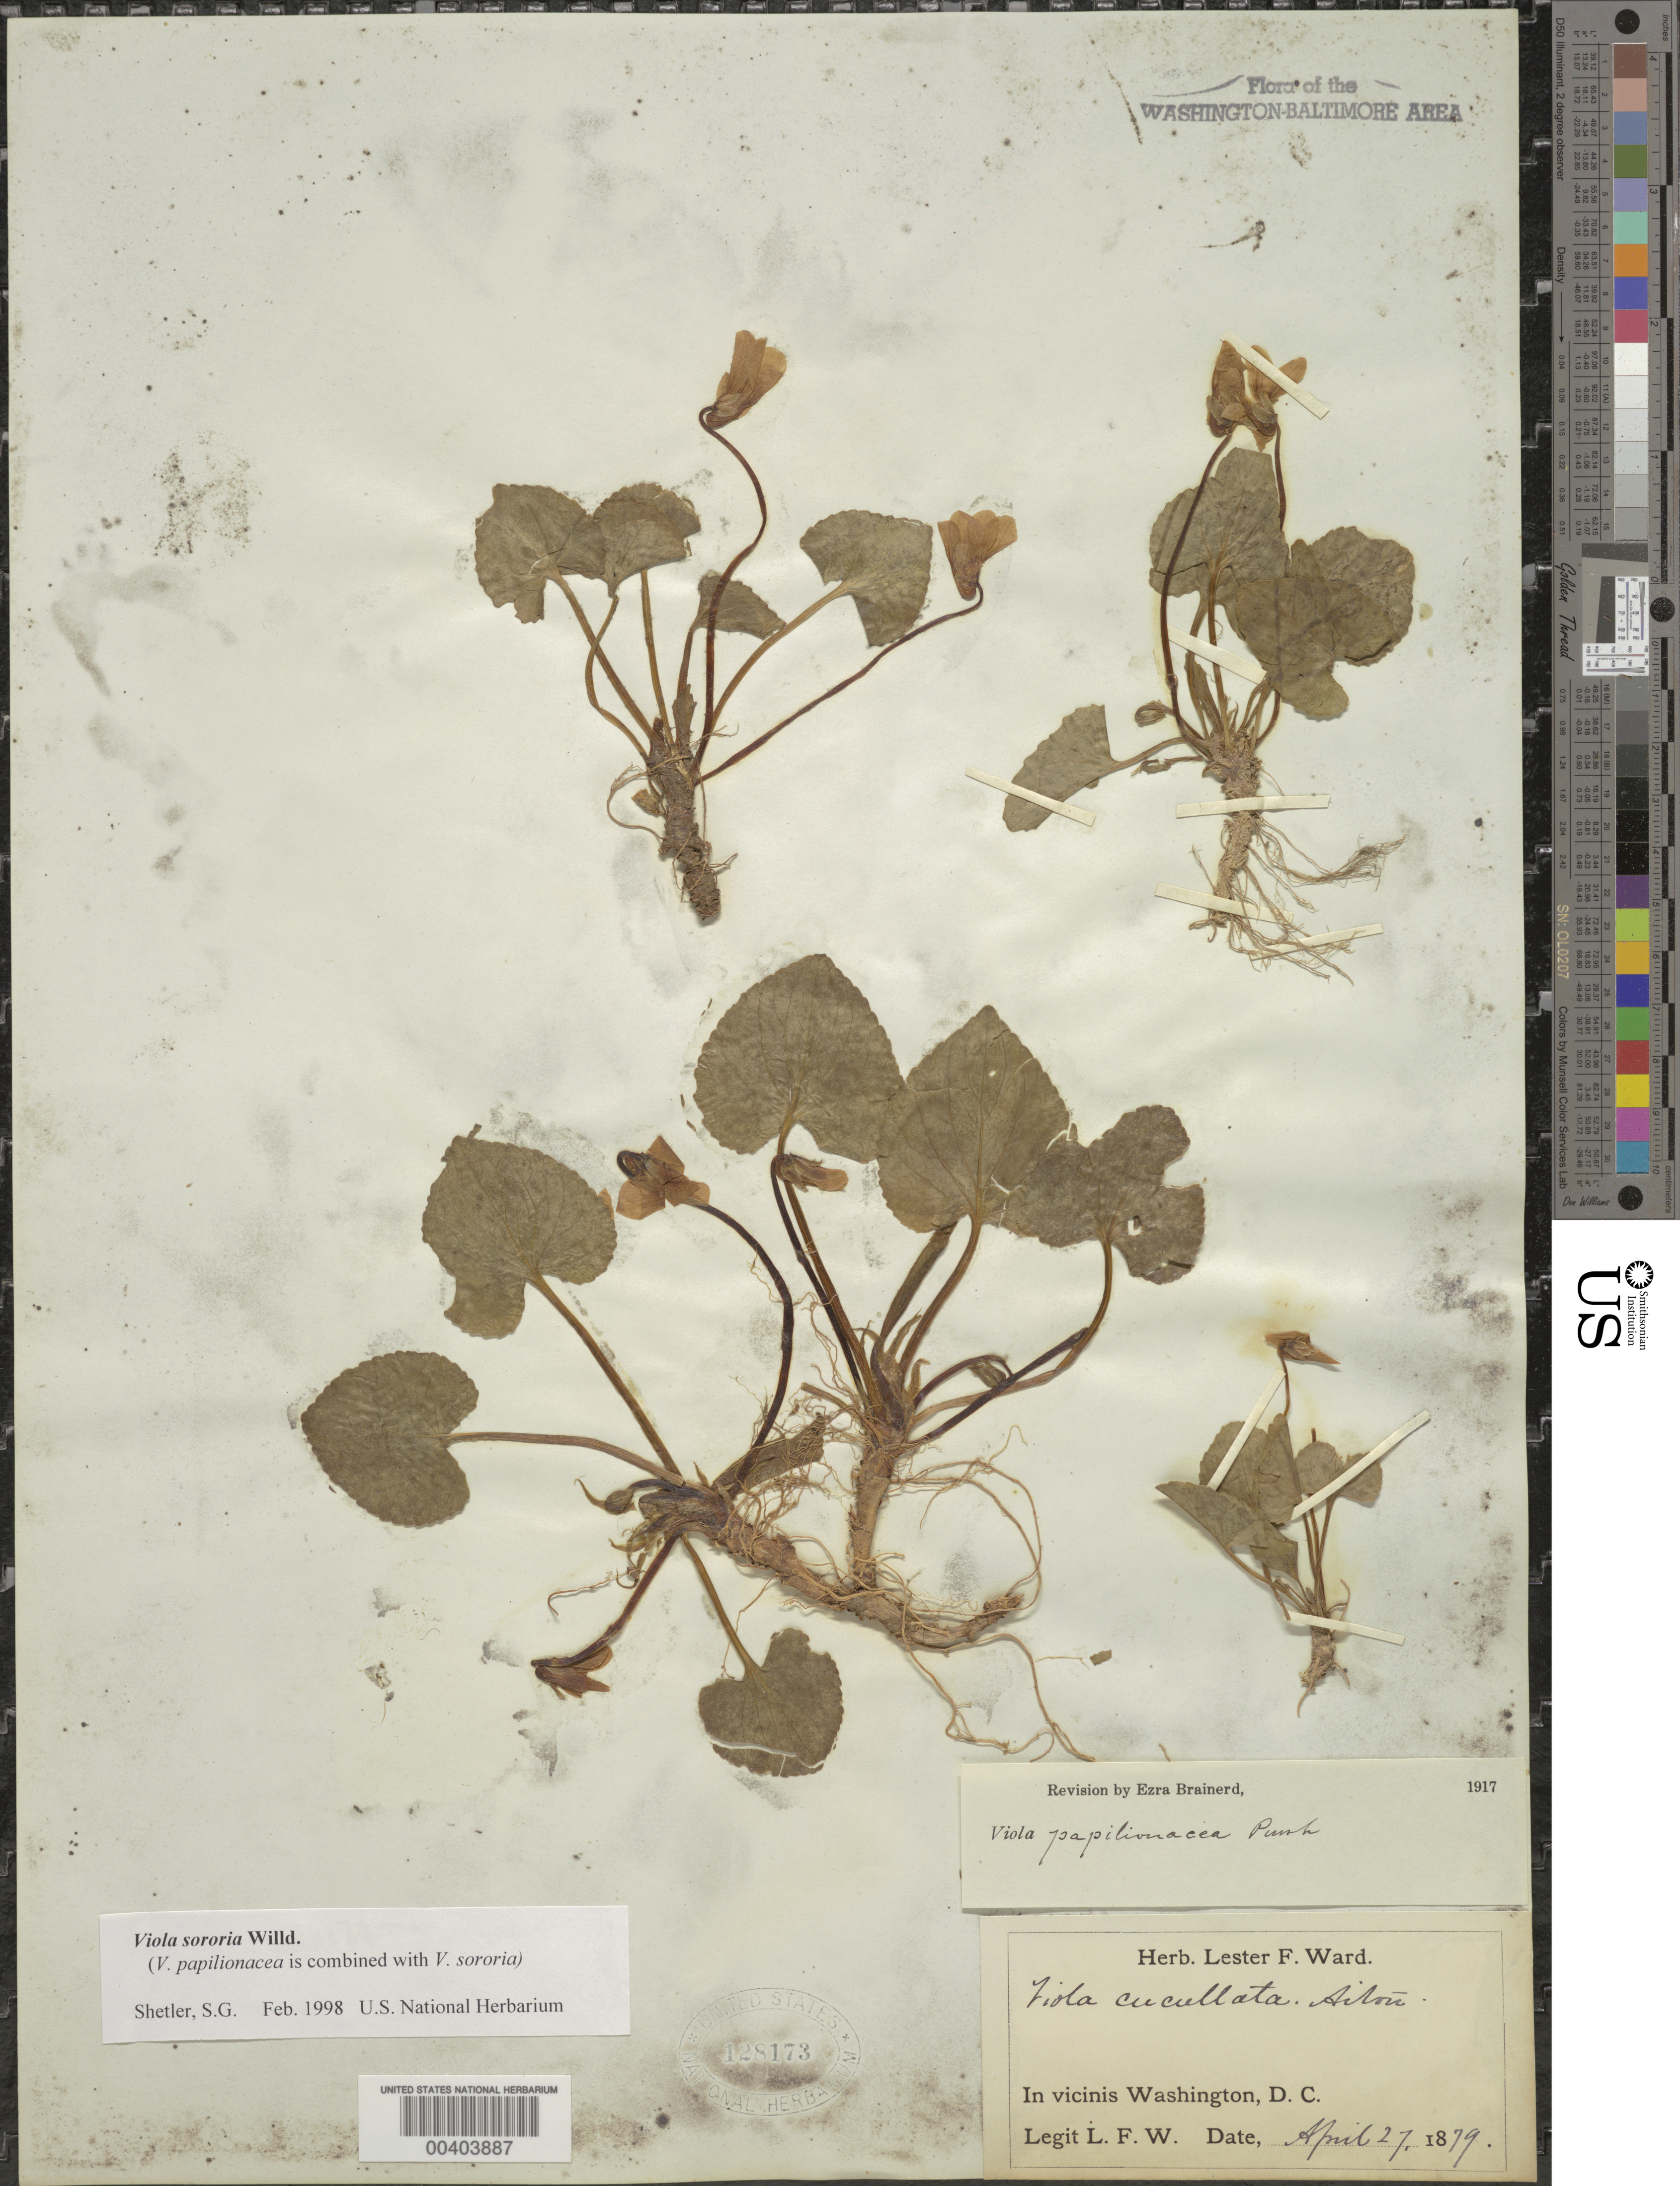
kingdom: Plantae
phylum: Tracheophyta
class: Magnoliopsida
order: Malpighiales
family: Violaceae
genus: Viola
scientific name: Viola sororia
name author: Willd.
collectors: L. F. Ward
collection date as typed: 27 Apr 1879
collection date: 1879-04-27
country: United States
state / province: District of Columbia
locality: Washington DC area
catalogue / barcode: US 128173